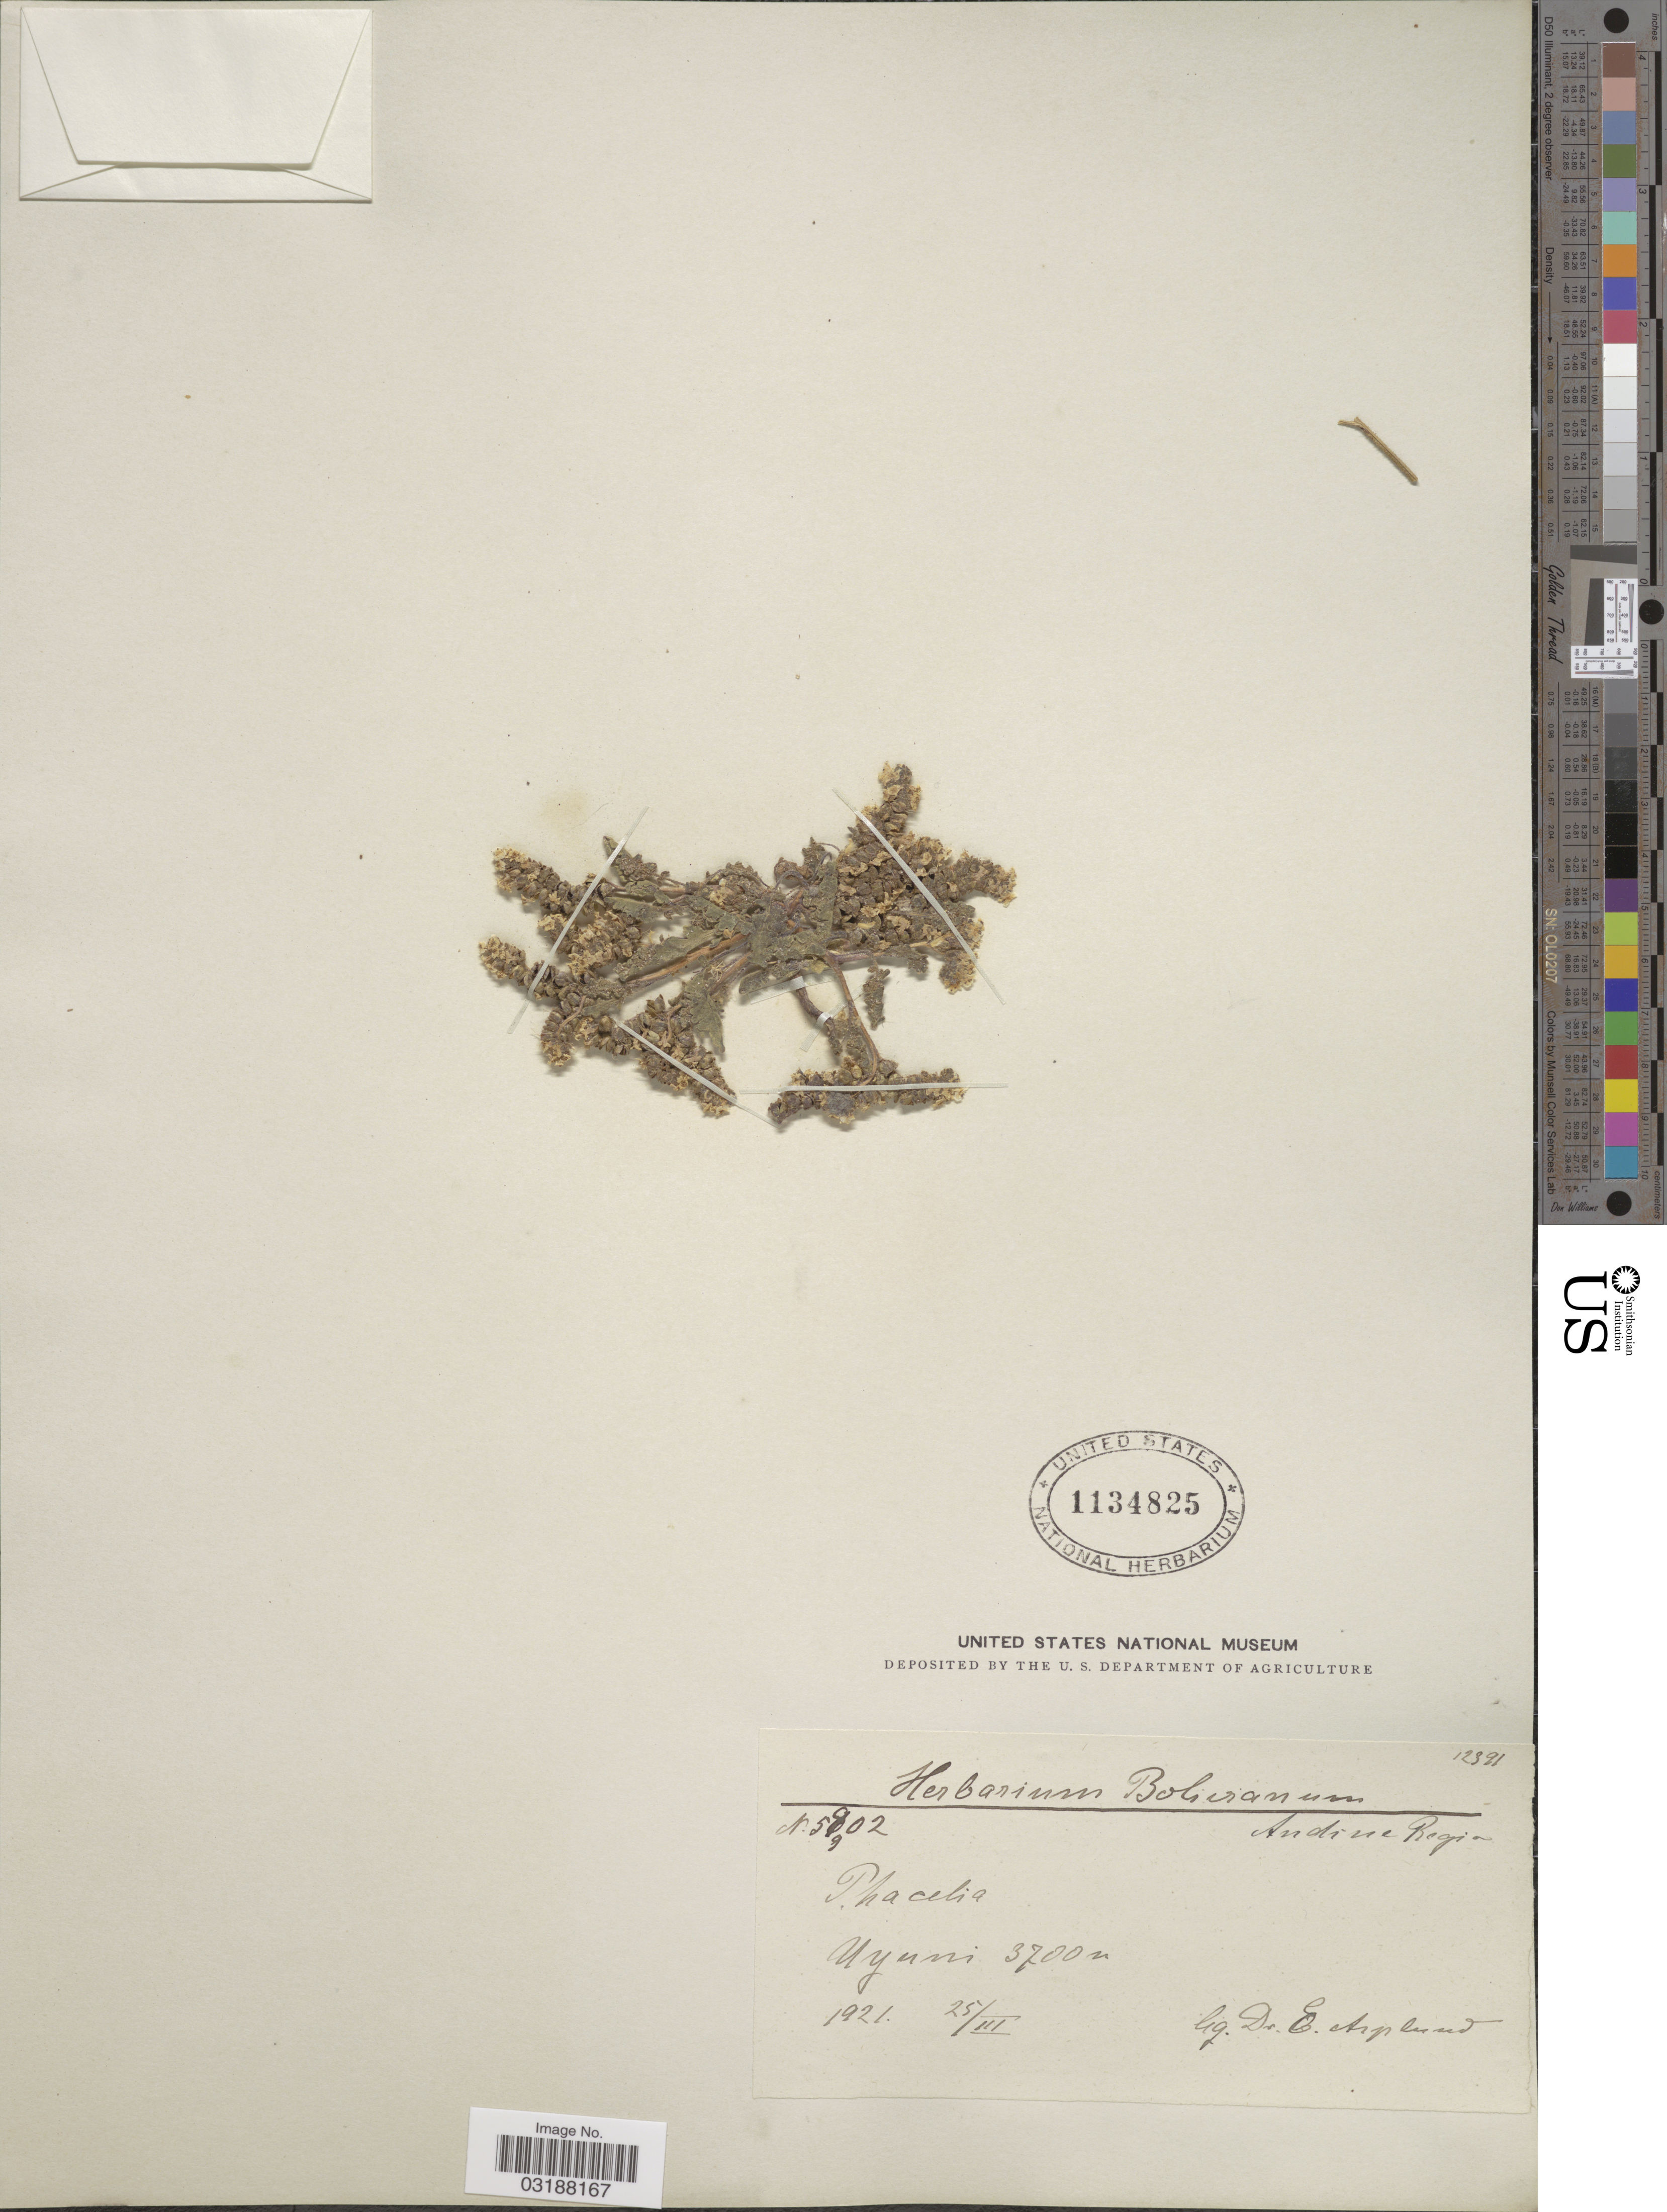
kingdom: Plantae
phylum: Tracheophyta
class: Magnoliopsida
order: Boraginales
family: Hydrophyllaceae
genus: Phacelia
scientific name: Phacelia boliviana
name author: Brand in Engl.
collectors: E. Asplund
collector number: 12391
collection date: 1921-03-25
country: Bolivia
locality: Uyuni, Andine Region.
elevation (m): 3700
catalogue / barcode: US 1134825